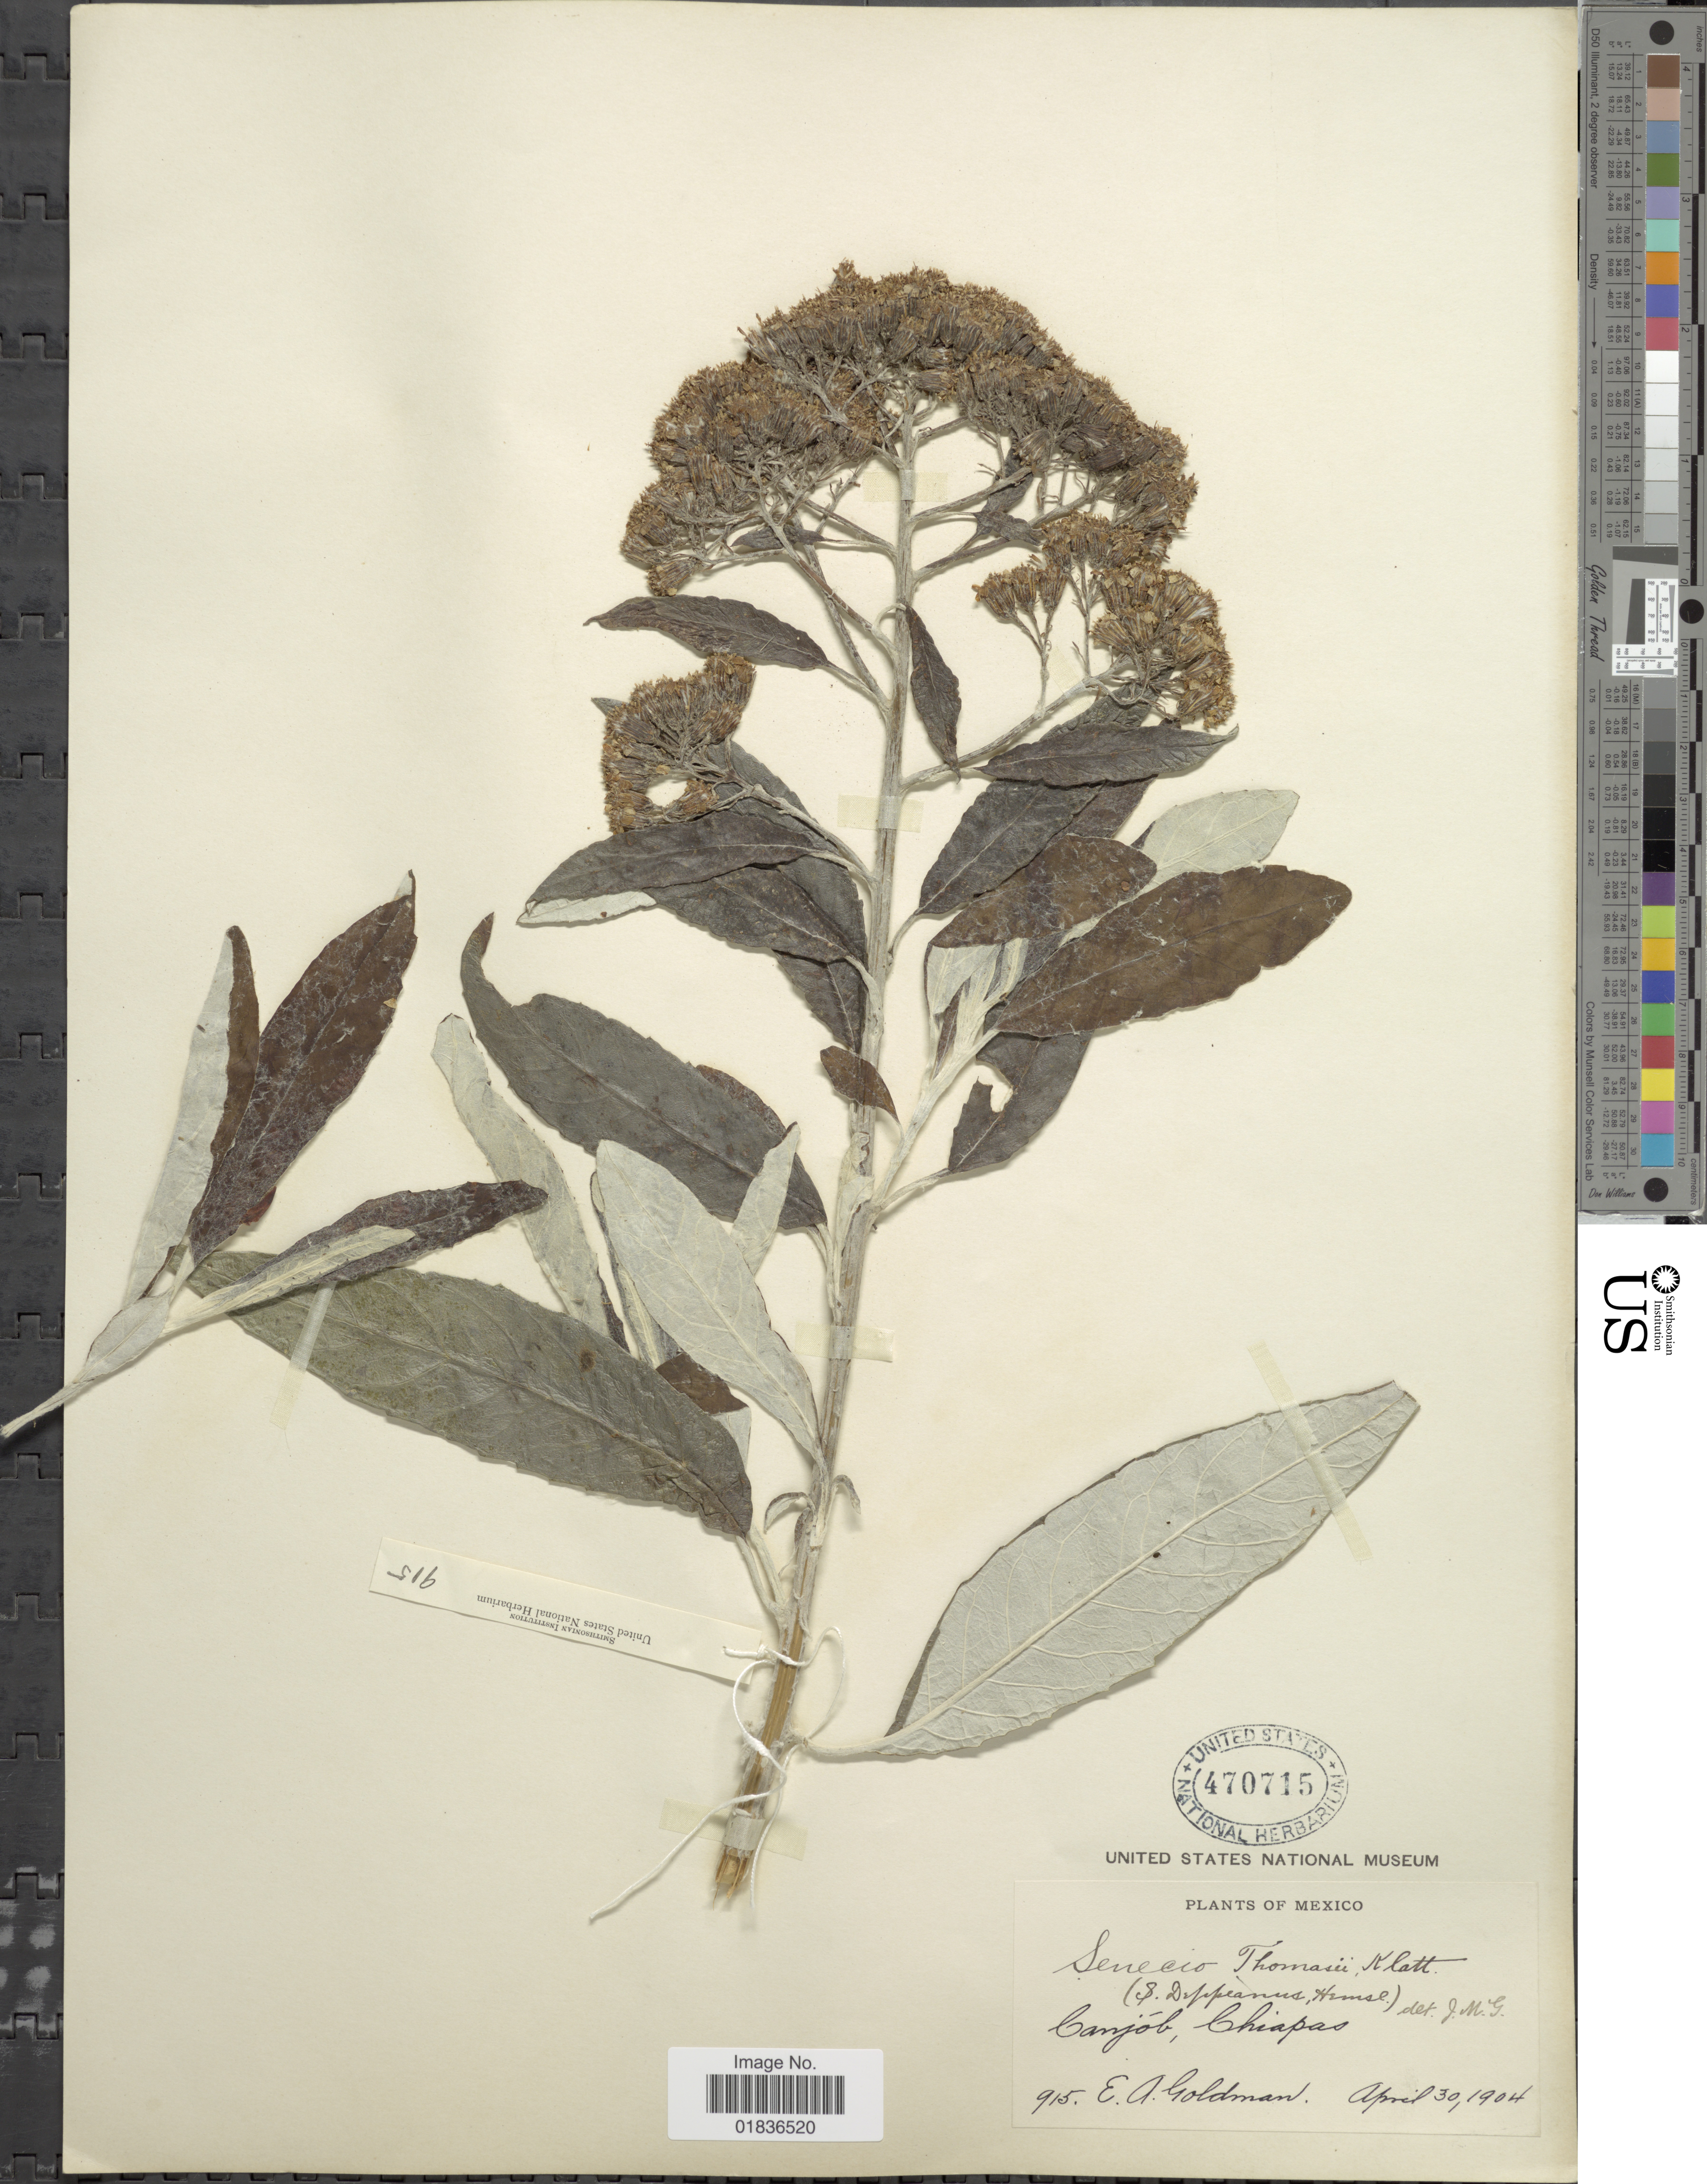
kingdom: Plantae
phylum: Tracheophyta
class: Magnoliopsida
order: Asterales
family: Asteraceae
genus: Senecio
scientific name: Senecio deppeanus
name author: Hemsl.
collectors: E. A. Goldman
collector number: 915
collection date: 1904-04-30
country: Mexico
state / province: Chiapas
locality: Canjob.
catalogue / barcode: US 470715